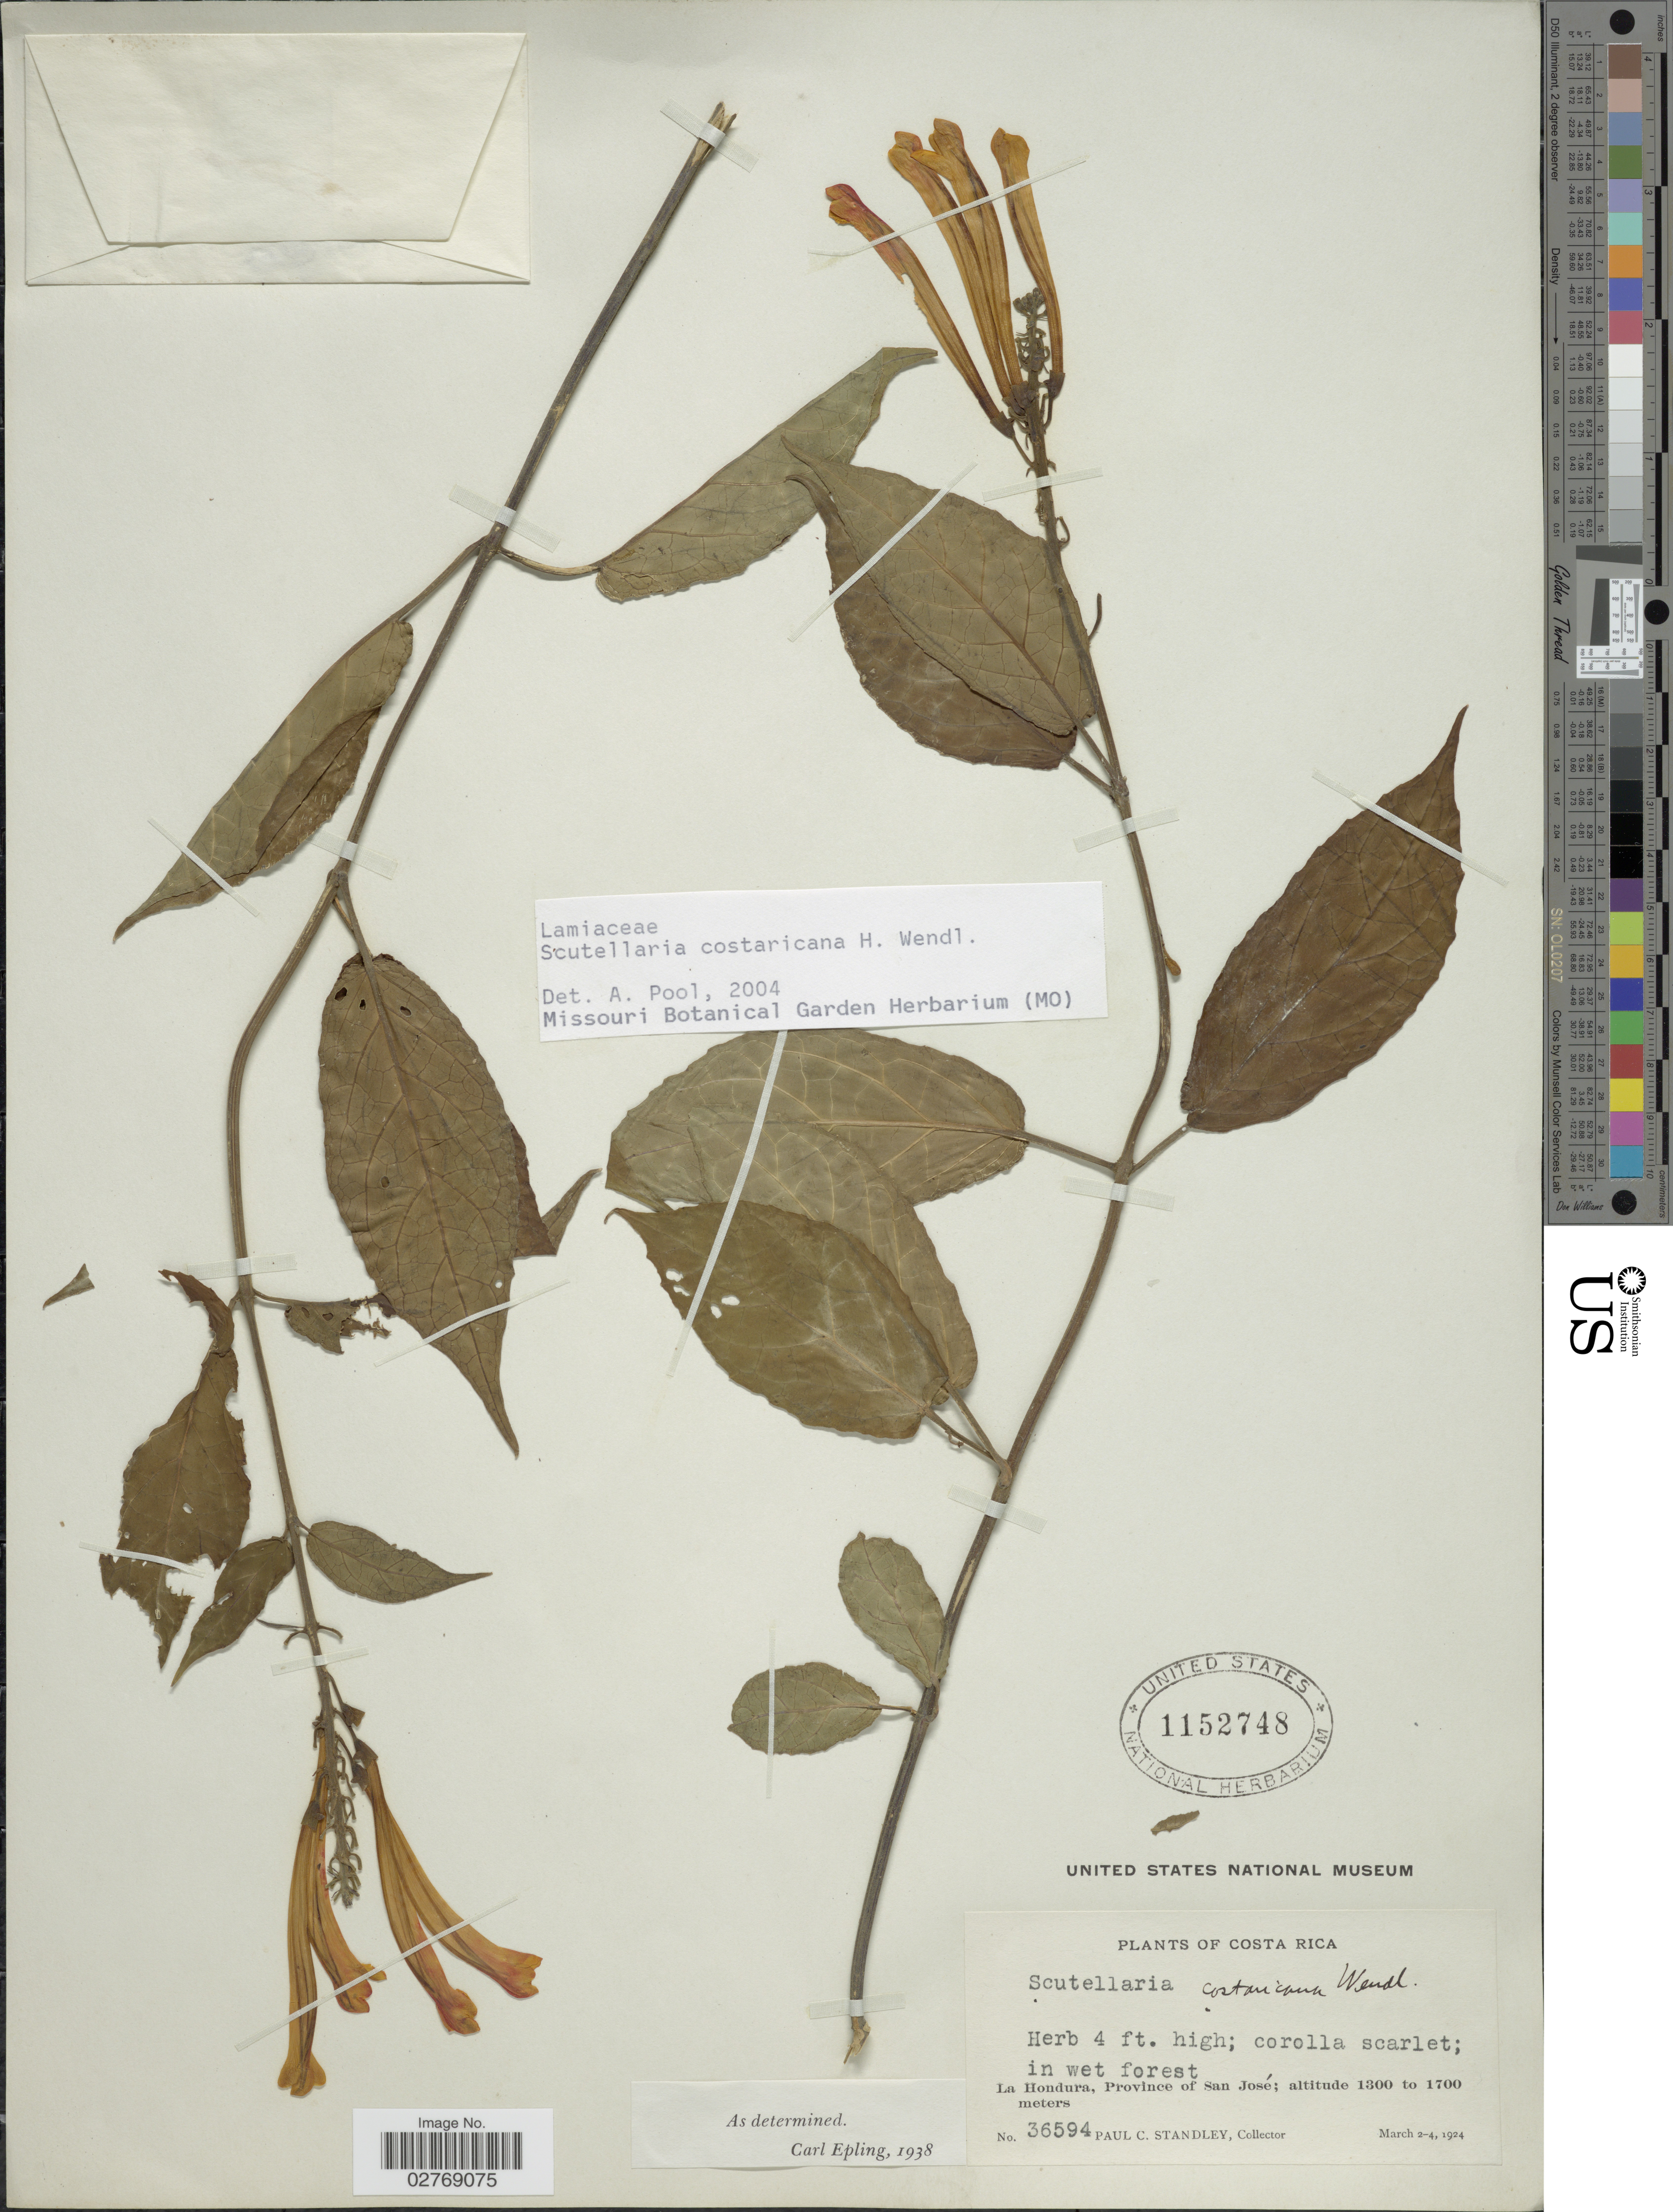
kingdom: Plantae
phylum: Tracheophyta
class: Magnoliopsida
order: Lamiales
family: Lamiaceae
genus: Scutellaria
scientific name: Scutellaria costaricana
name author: H. Wendl.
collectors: P. C. Standley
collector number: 36594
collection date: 1924-03-02/1924-03-04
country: Costa Rica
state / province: San José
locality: La Hondura, Province of San José.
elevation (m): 1300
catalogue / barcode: US 1152748